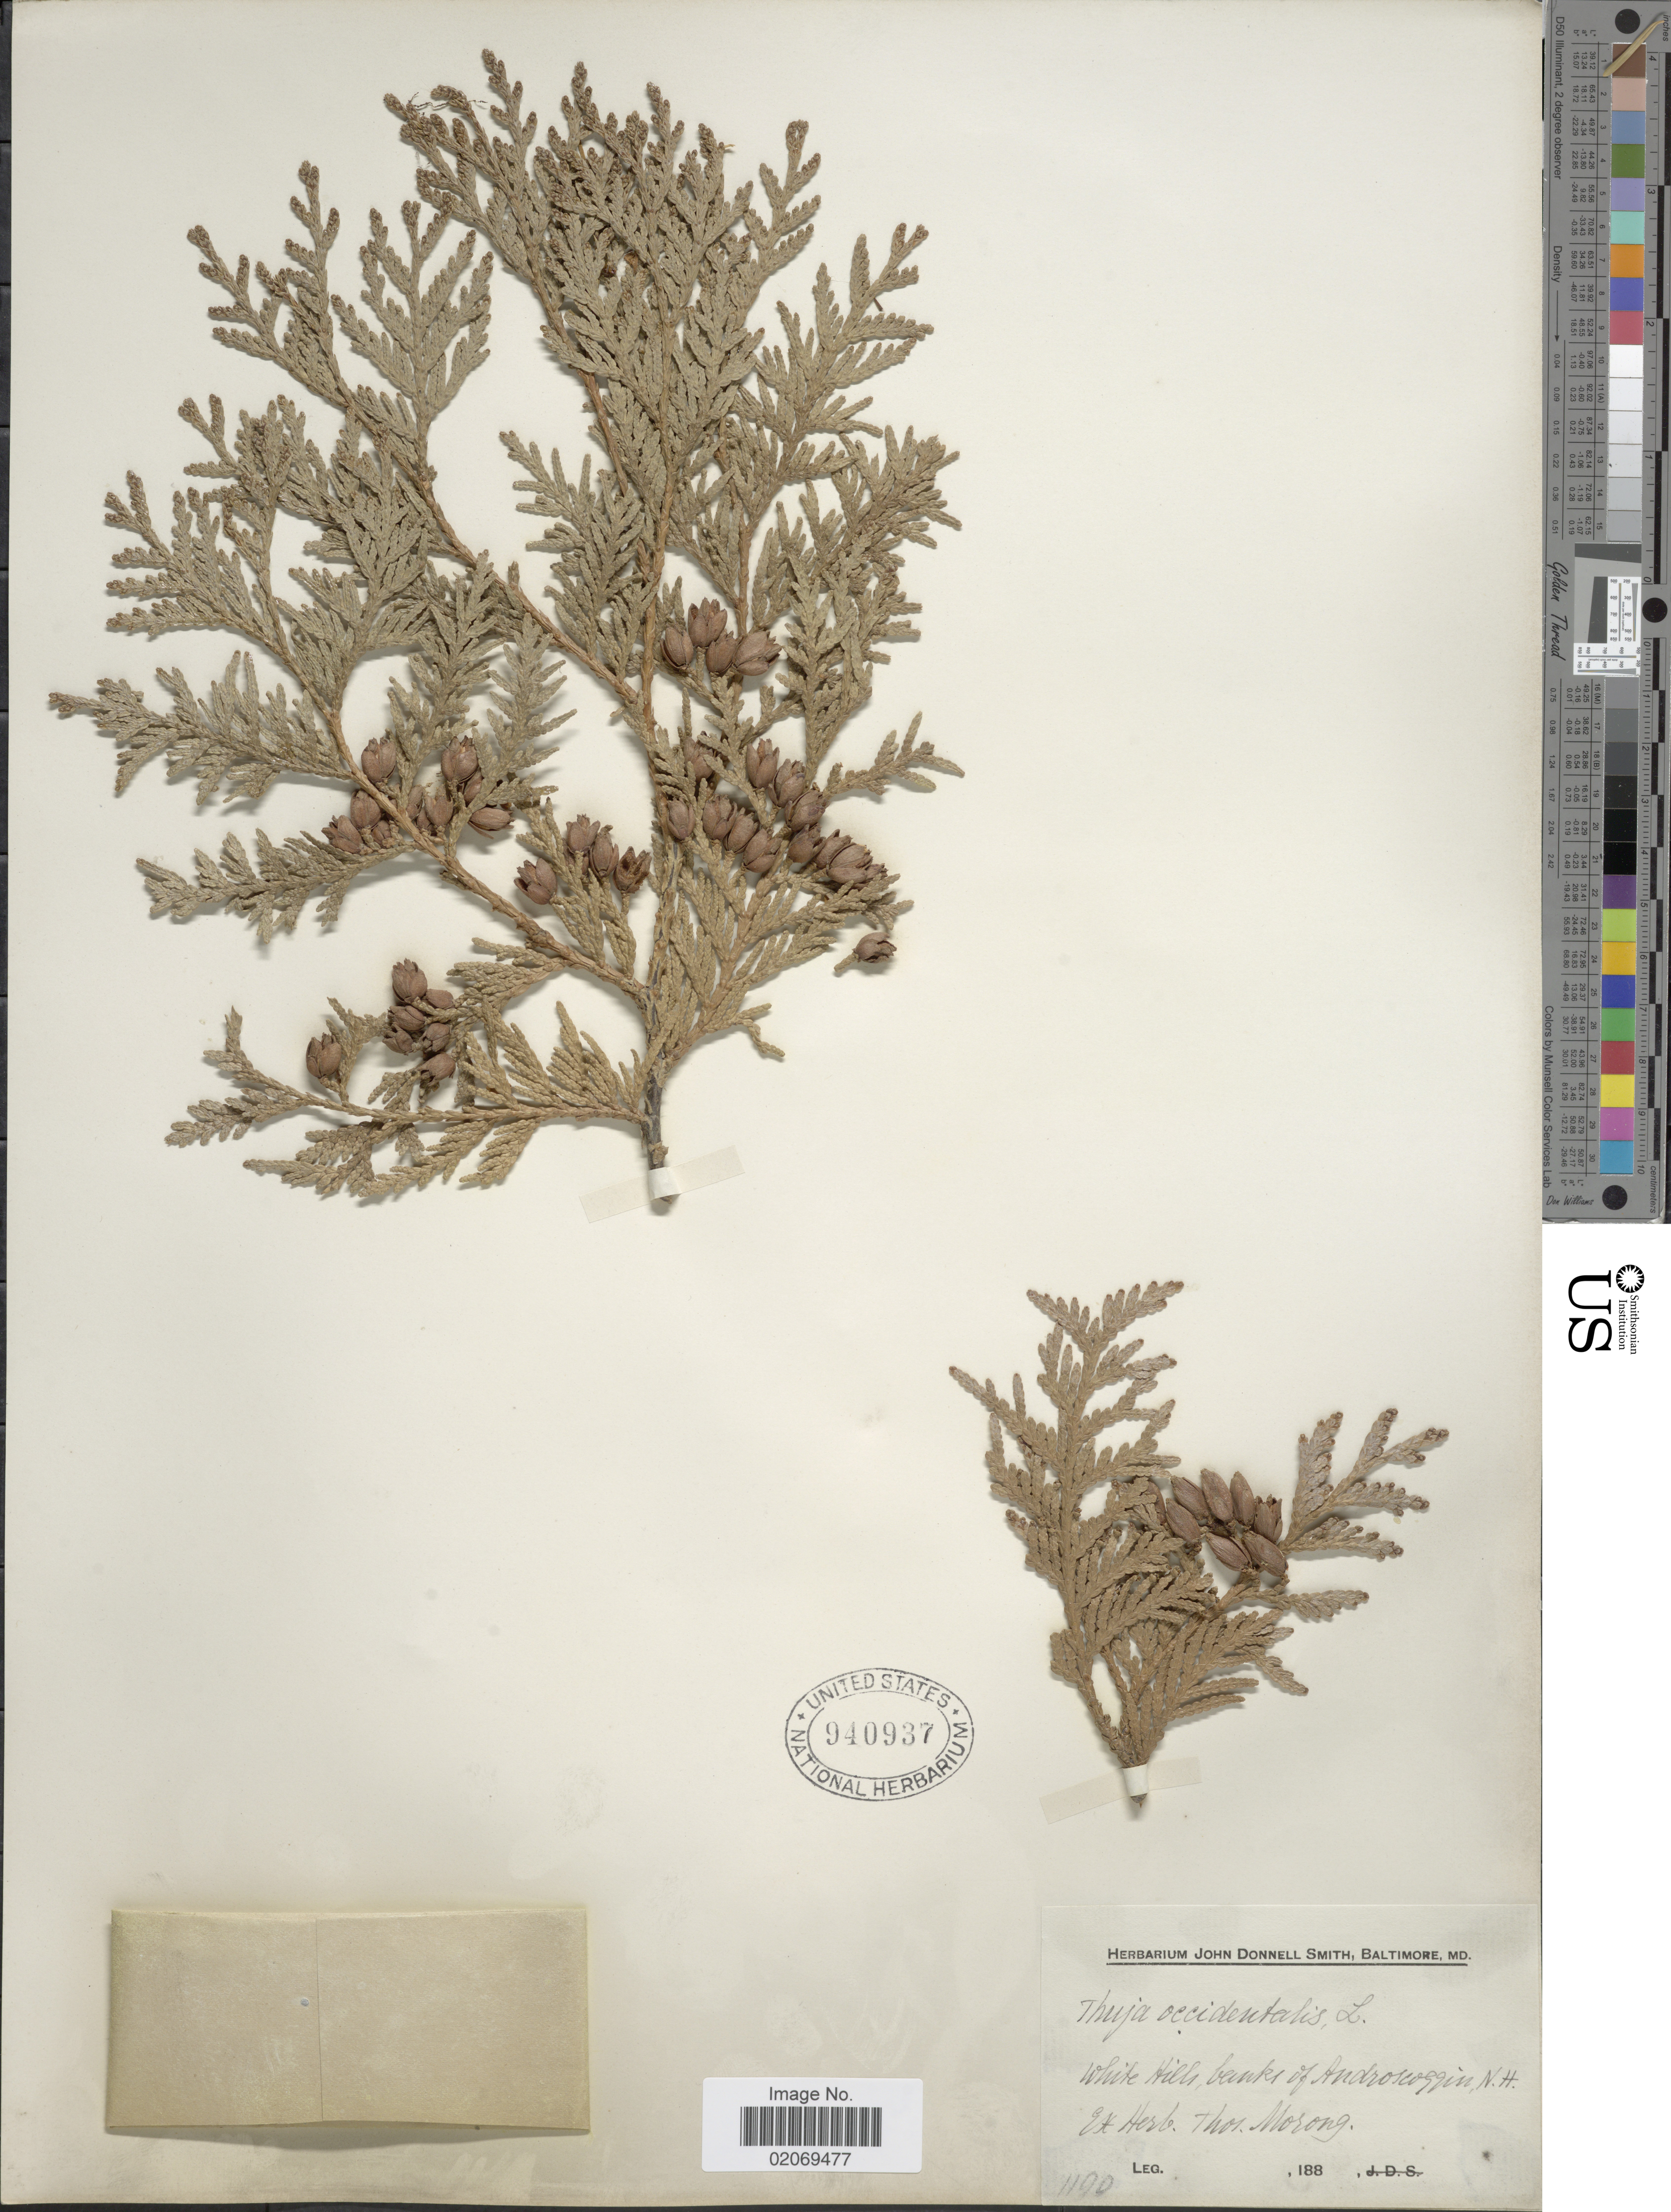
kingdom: Plantae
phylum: Tracheophyta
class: Pinopsida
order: Pinales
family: Cupressaceae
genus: Thuja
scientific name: Thuja occidentalis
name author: L.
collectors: ex Herb. T. Morong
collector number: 1190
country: United States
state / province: New Hampshire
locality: White Hills, banks of Androscoggin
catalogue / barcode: US 940937